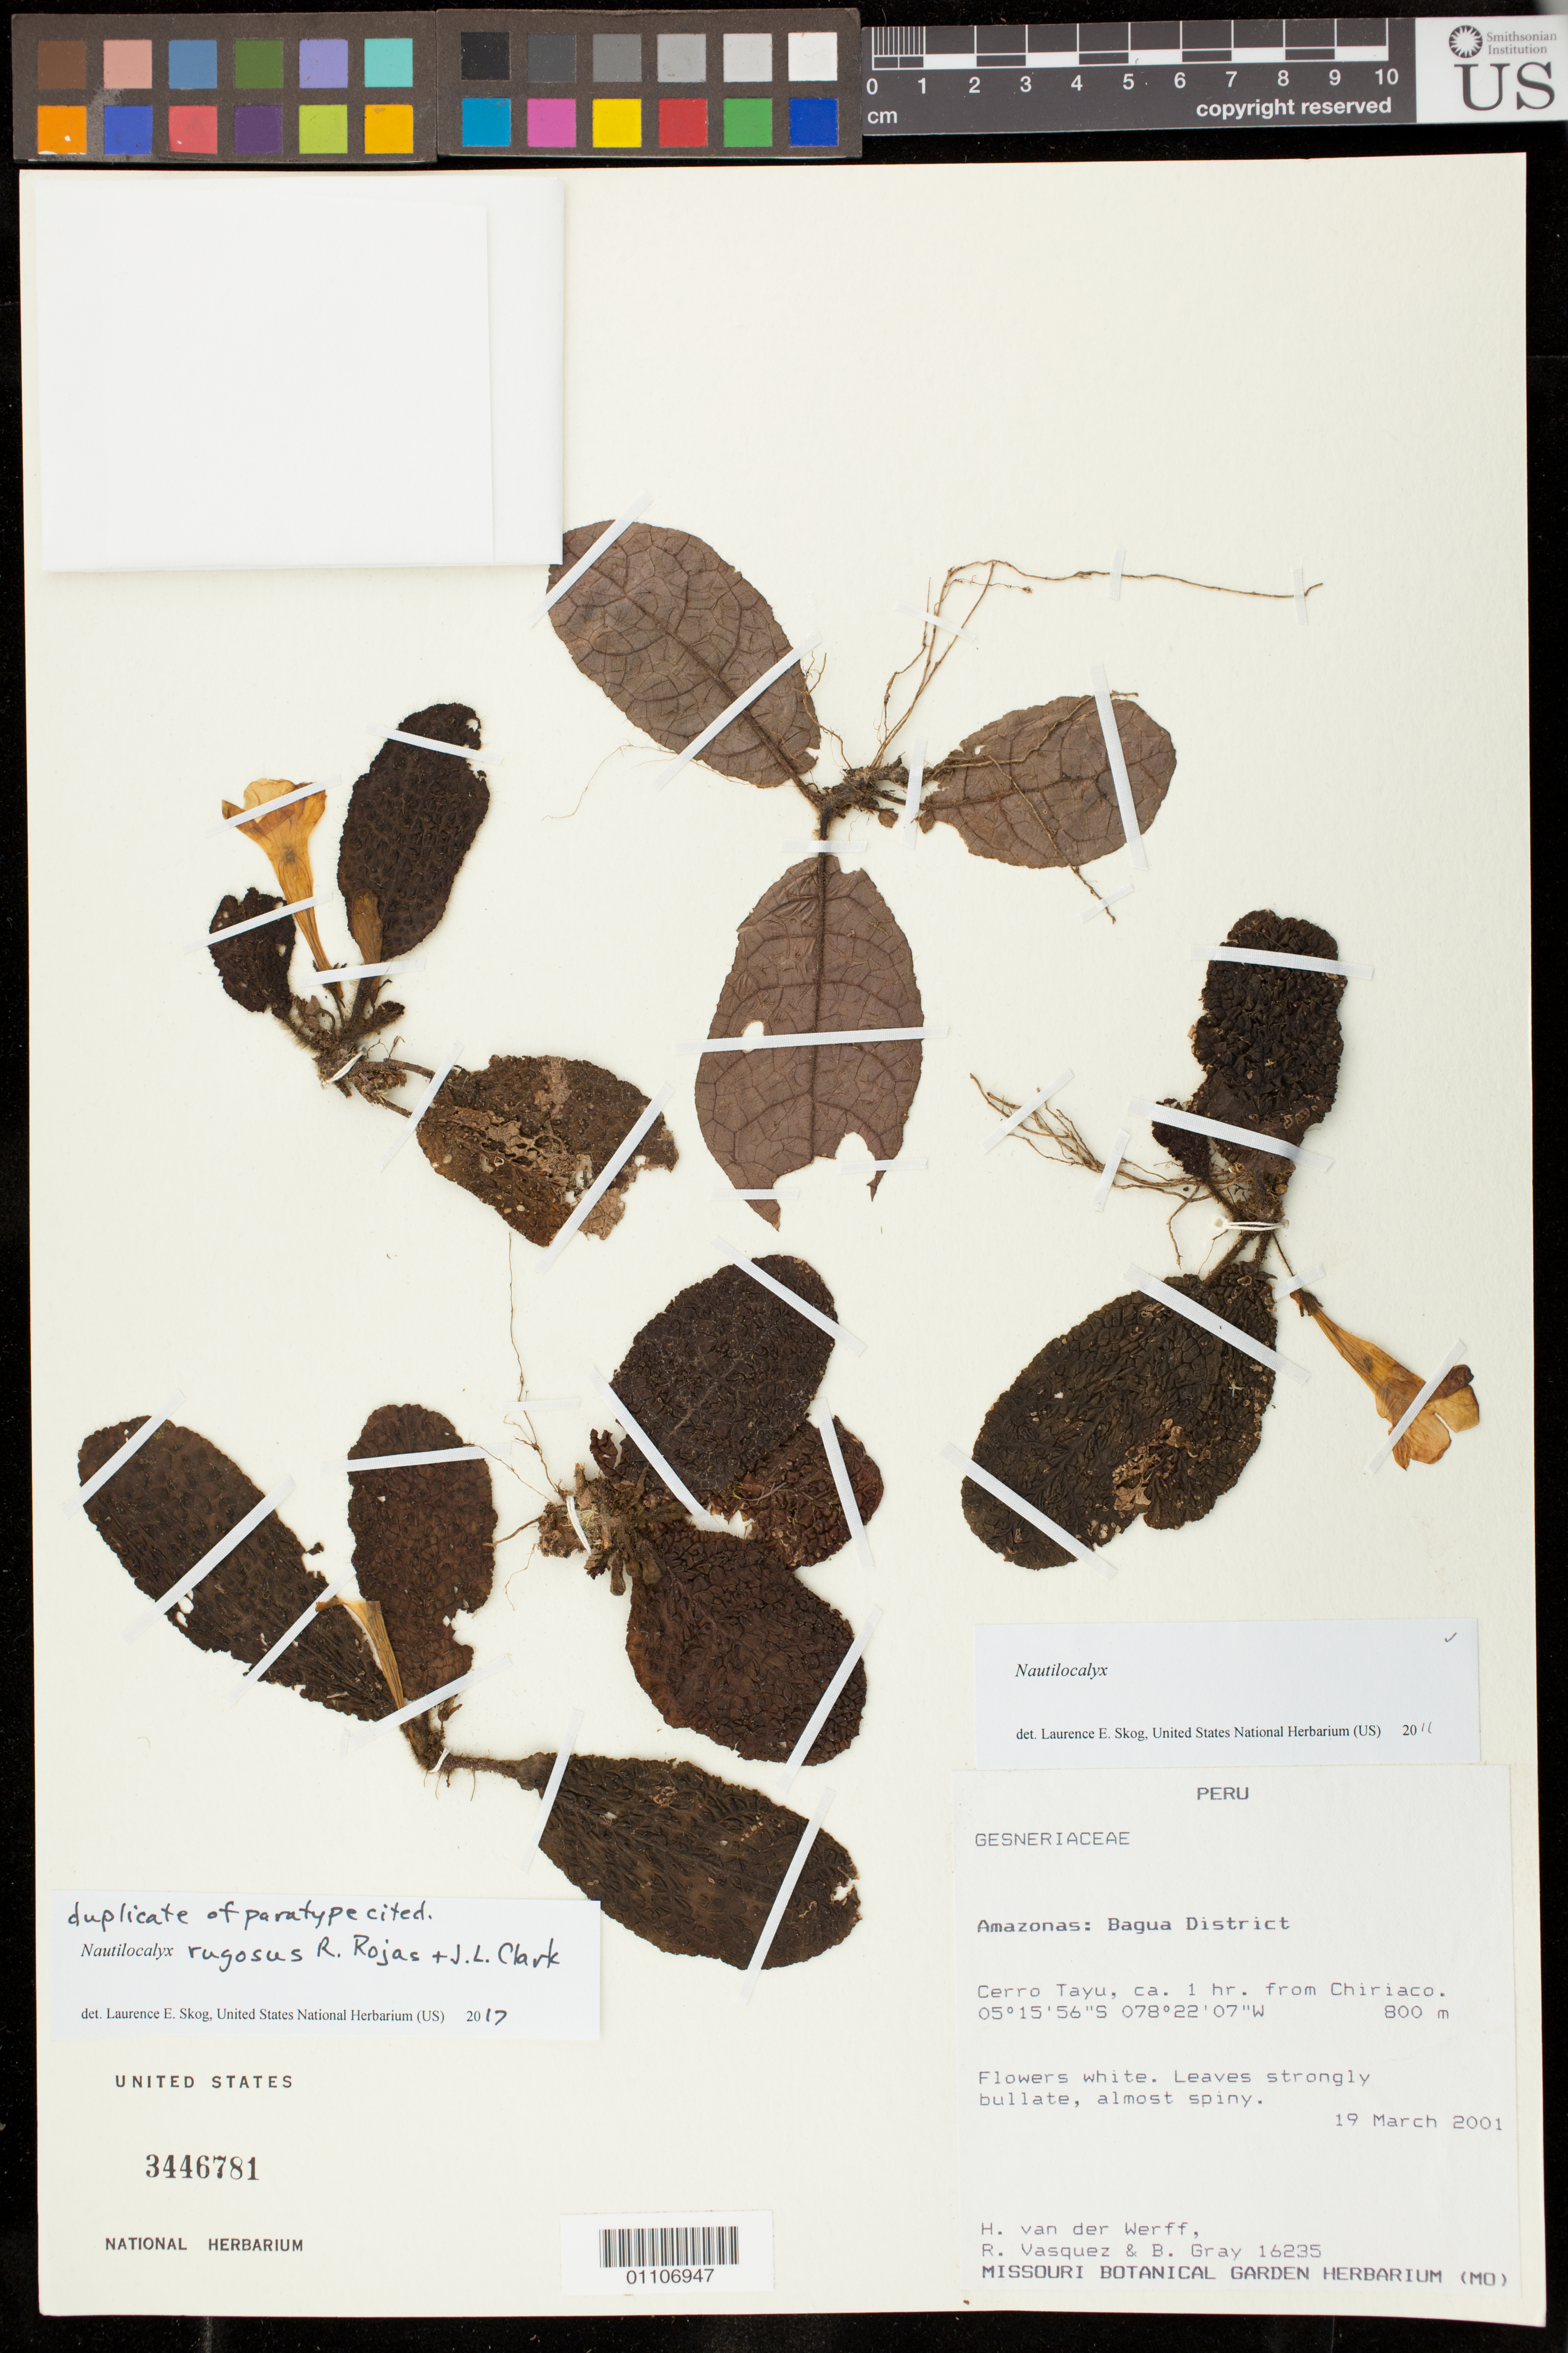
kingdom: Plantae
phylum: Tracheophyta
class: Magnoliopsida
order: Lamiales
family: Gesneriaceae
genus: Nautilocalyx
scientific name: Nautilocalyx rugosus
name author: R. Rojas & J.L. Clark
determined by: Skog, Laurence E.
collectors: H. van der Werff, R. Vásquez & B. Gray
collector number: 16235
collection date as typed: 19 Mar 2001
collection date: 2001-03-19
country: Peru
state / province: Amazonas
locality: Bagua District: Cerro Tayu, ca. 1 hr. from Chiriaco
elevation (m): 800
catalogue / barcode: US 3446781